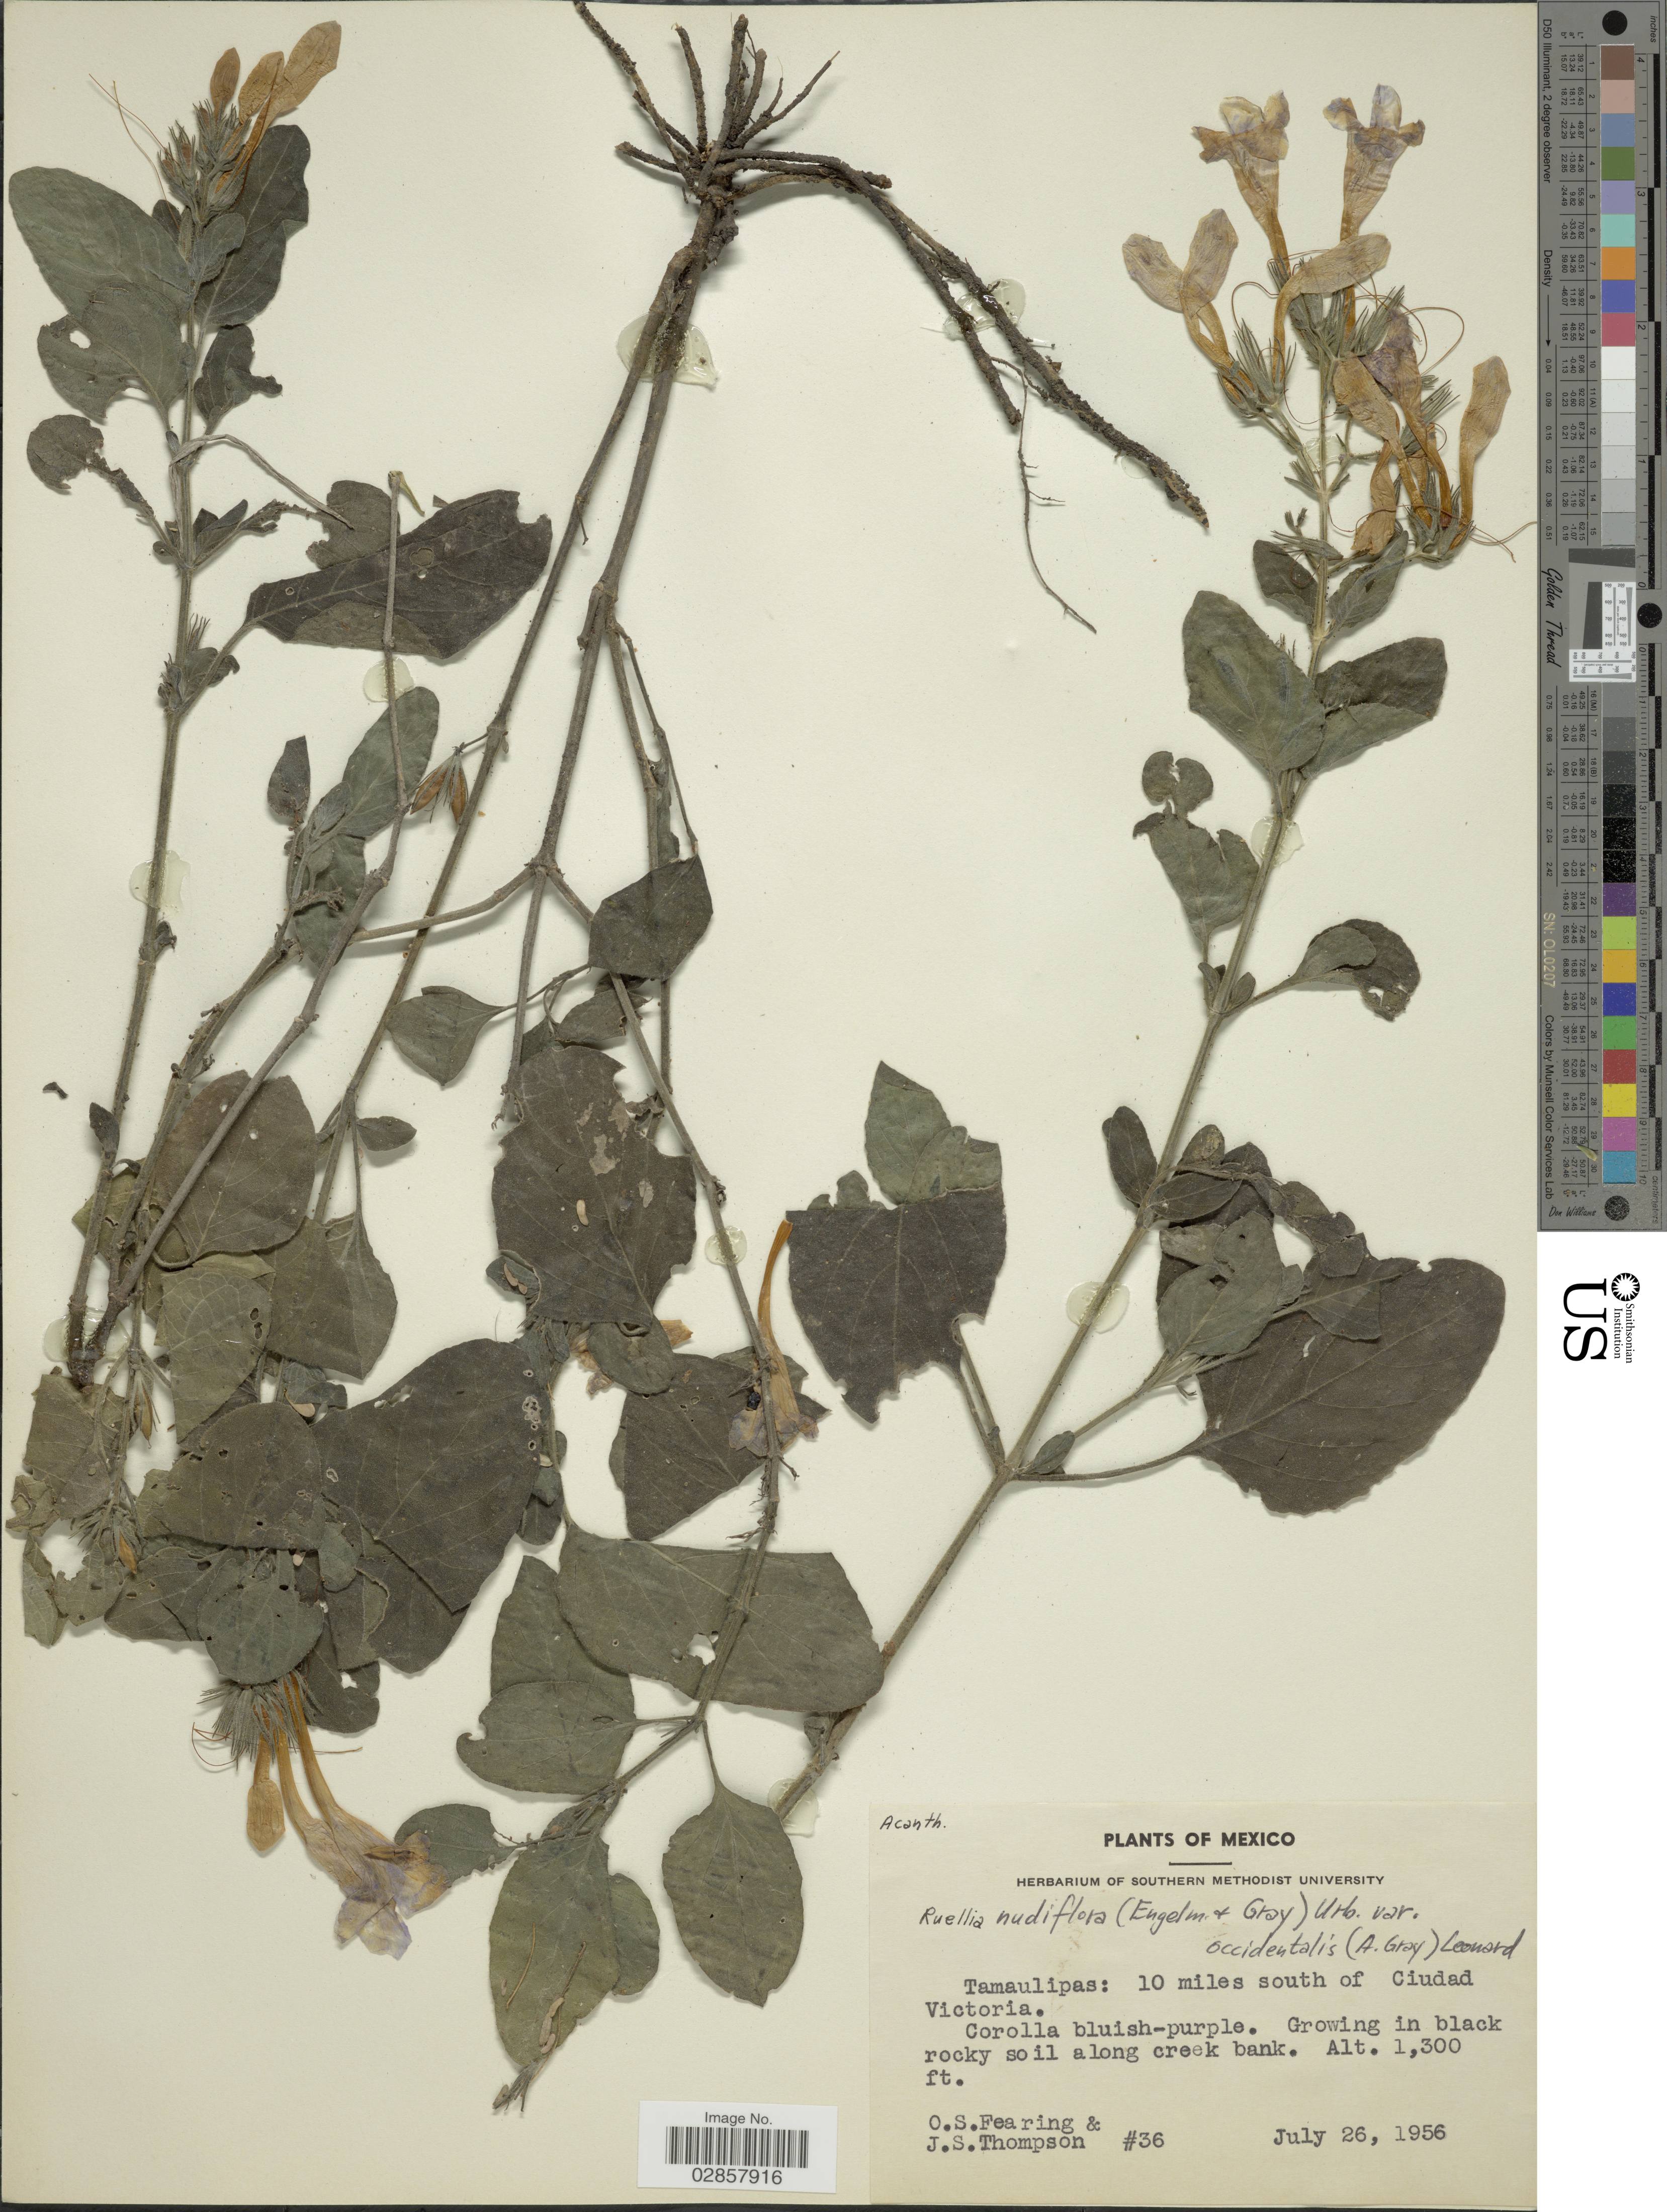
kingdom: Plantae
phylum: Tracheophyta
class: Magnoliopsida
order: Lamiales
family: Acanthaceae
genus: Ruellia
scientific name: Ruellia occidentalis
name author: (A. Gray) Tharp & F.A. Barkley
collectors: O. S. Fearing & J. S. Thompson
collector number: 36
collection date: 1956-07-26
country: Mexico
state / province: Tamaulipas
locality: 10 miles south of Ciudad Victoria.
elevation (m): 396